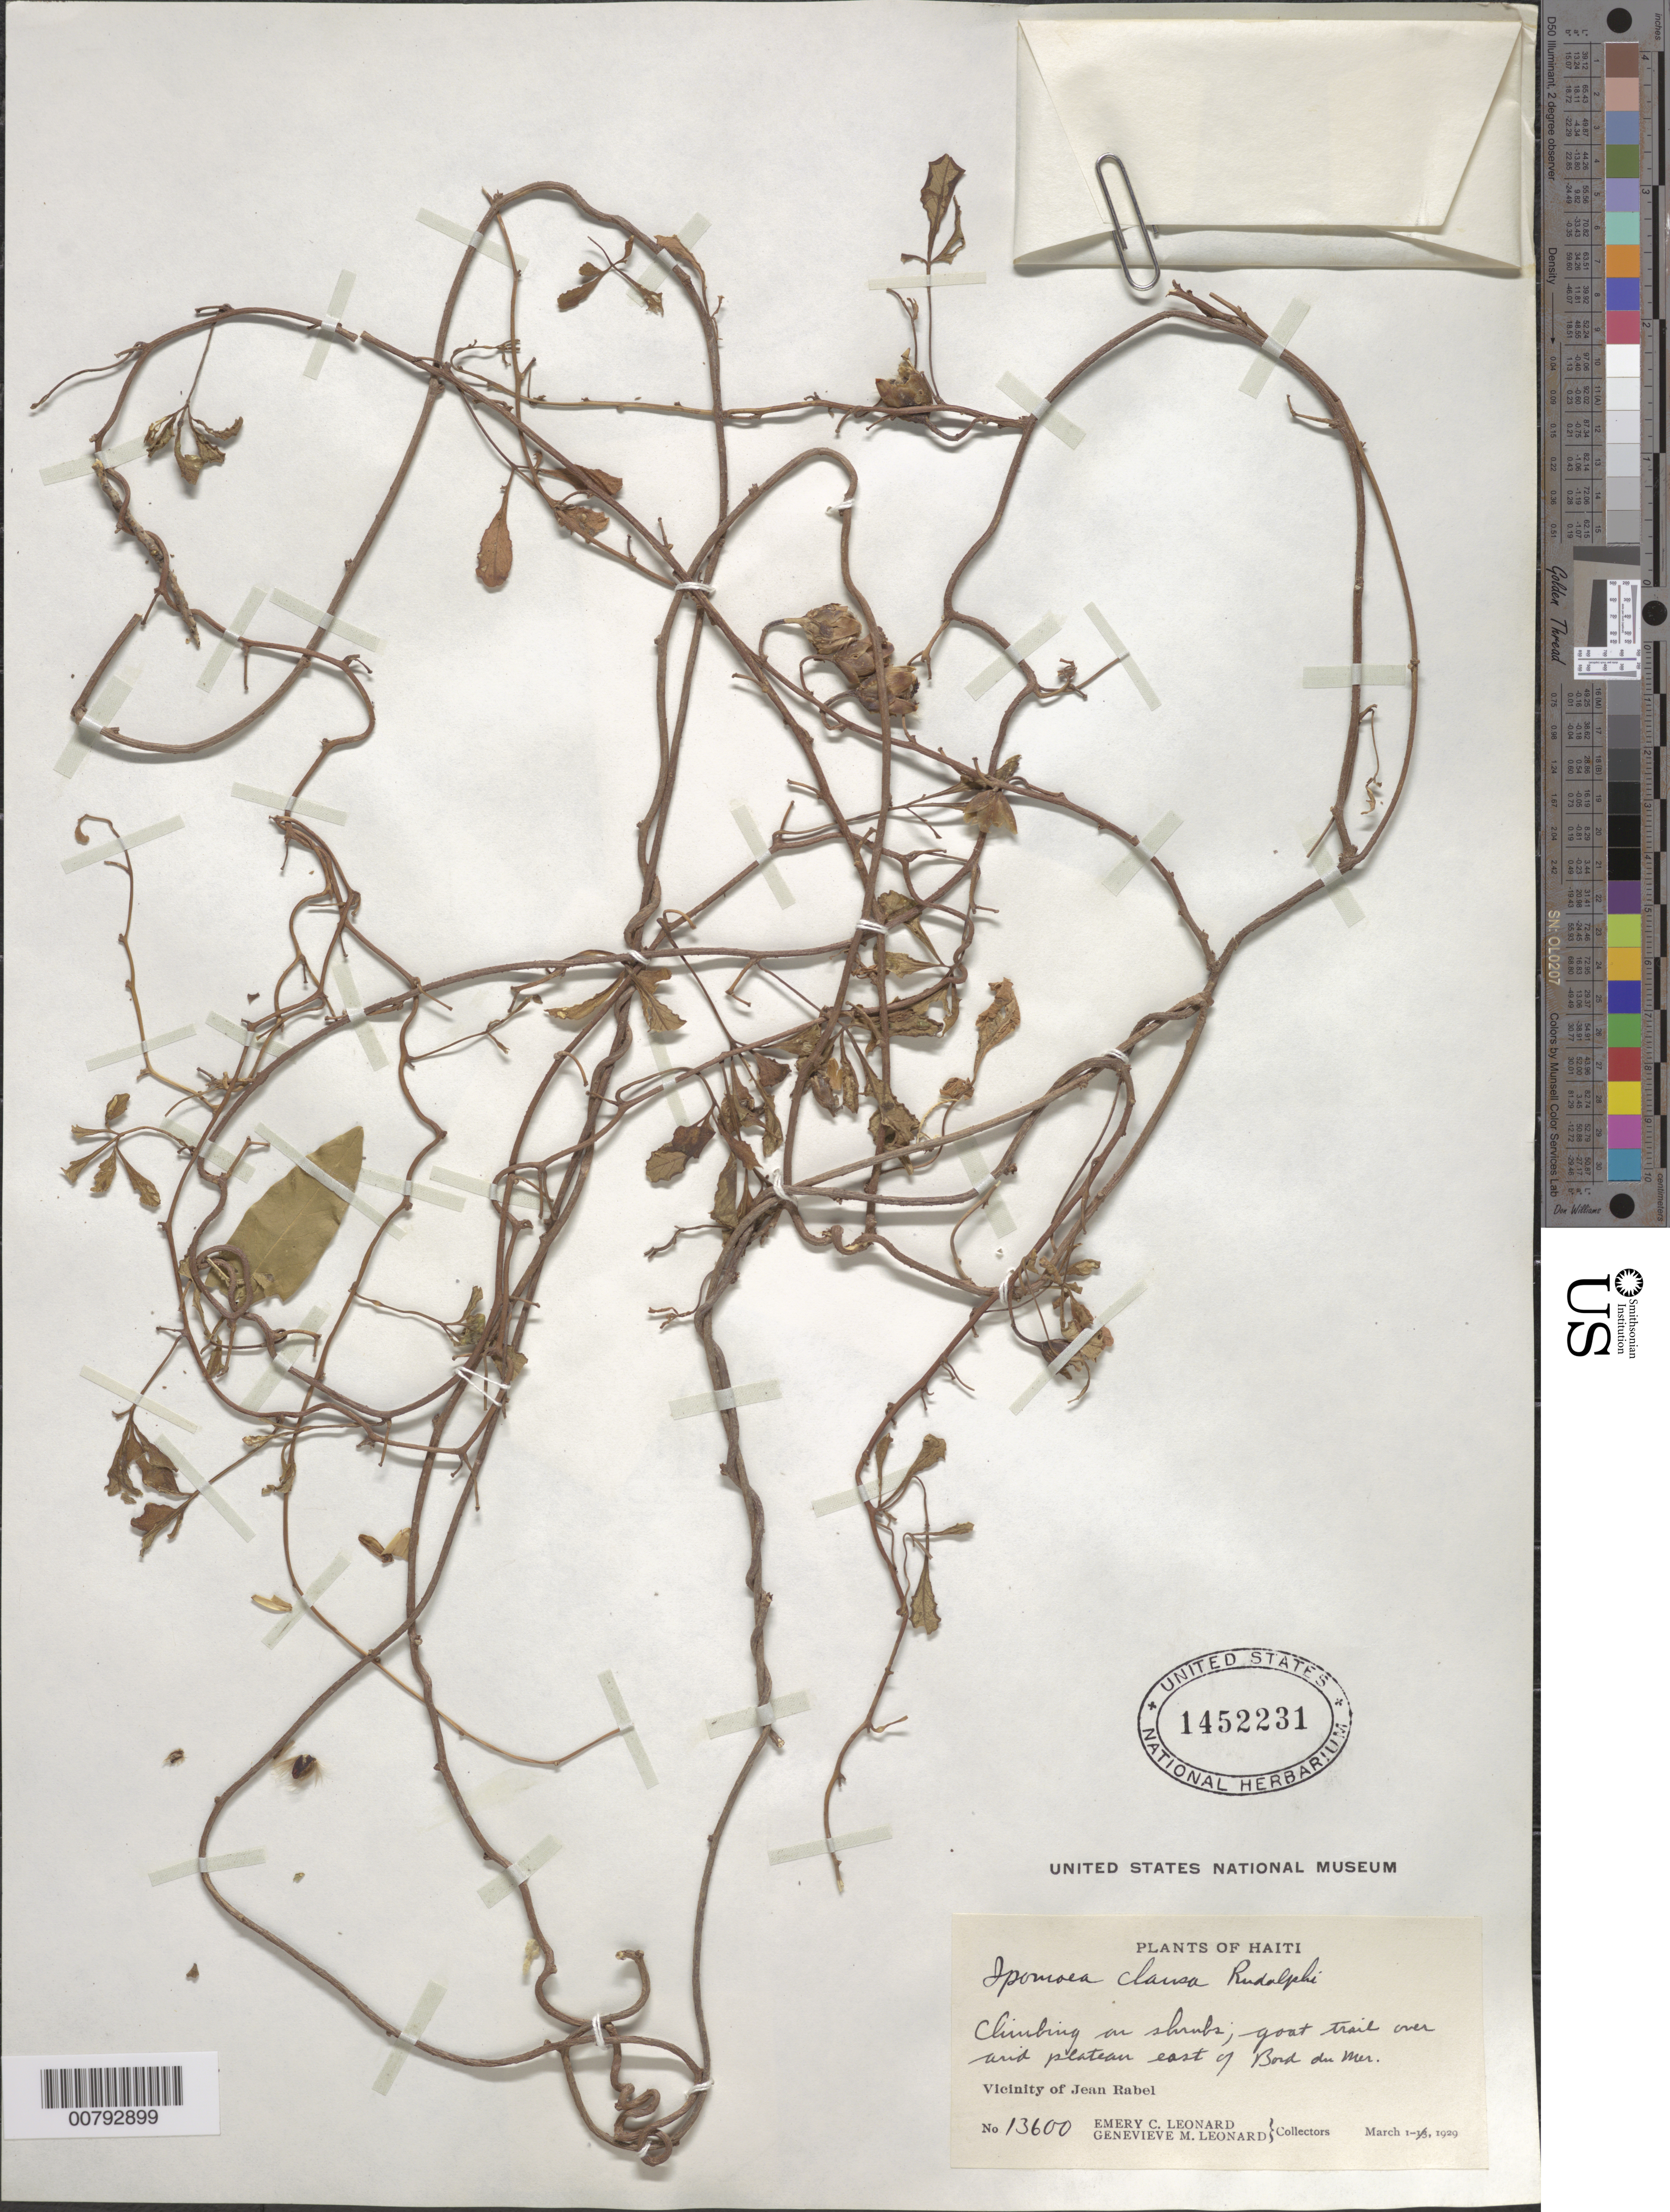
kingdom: Plantae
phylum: Tracheophyta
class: Magnoliopsida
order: Solanales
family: Convolvulaceae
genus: Ipomoea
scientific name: Ipomoea clausa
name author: Rudolph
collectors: E. C. Leonard & G. M. Leonard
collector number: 13600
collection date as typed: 01 Mar 1929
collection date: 1929-03-01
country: Haiti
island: Hispaniola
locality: Vicinity of Jean Rabel, east of Bord de Mer.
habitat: Goat trail over arid plateau.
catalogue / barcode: US 1452231